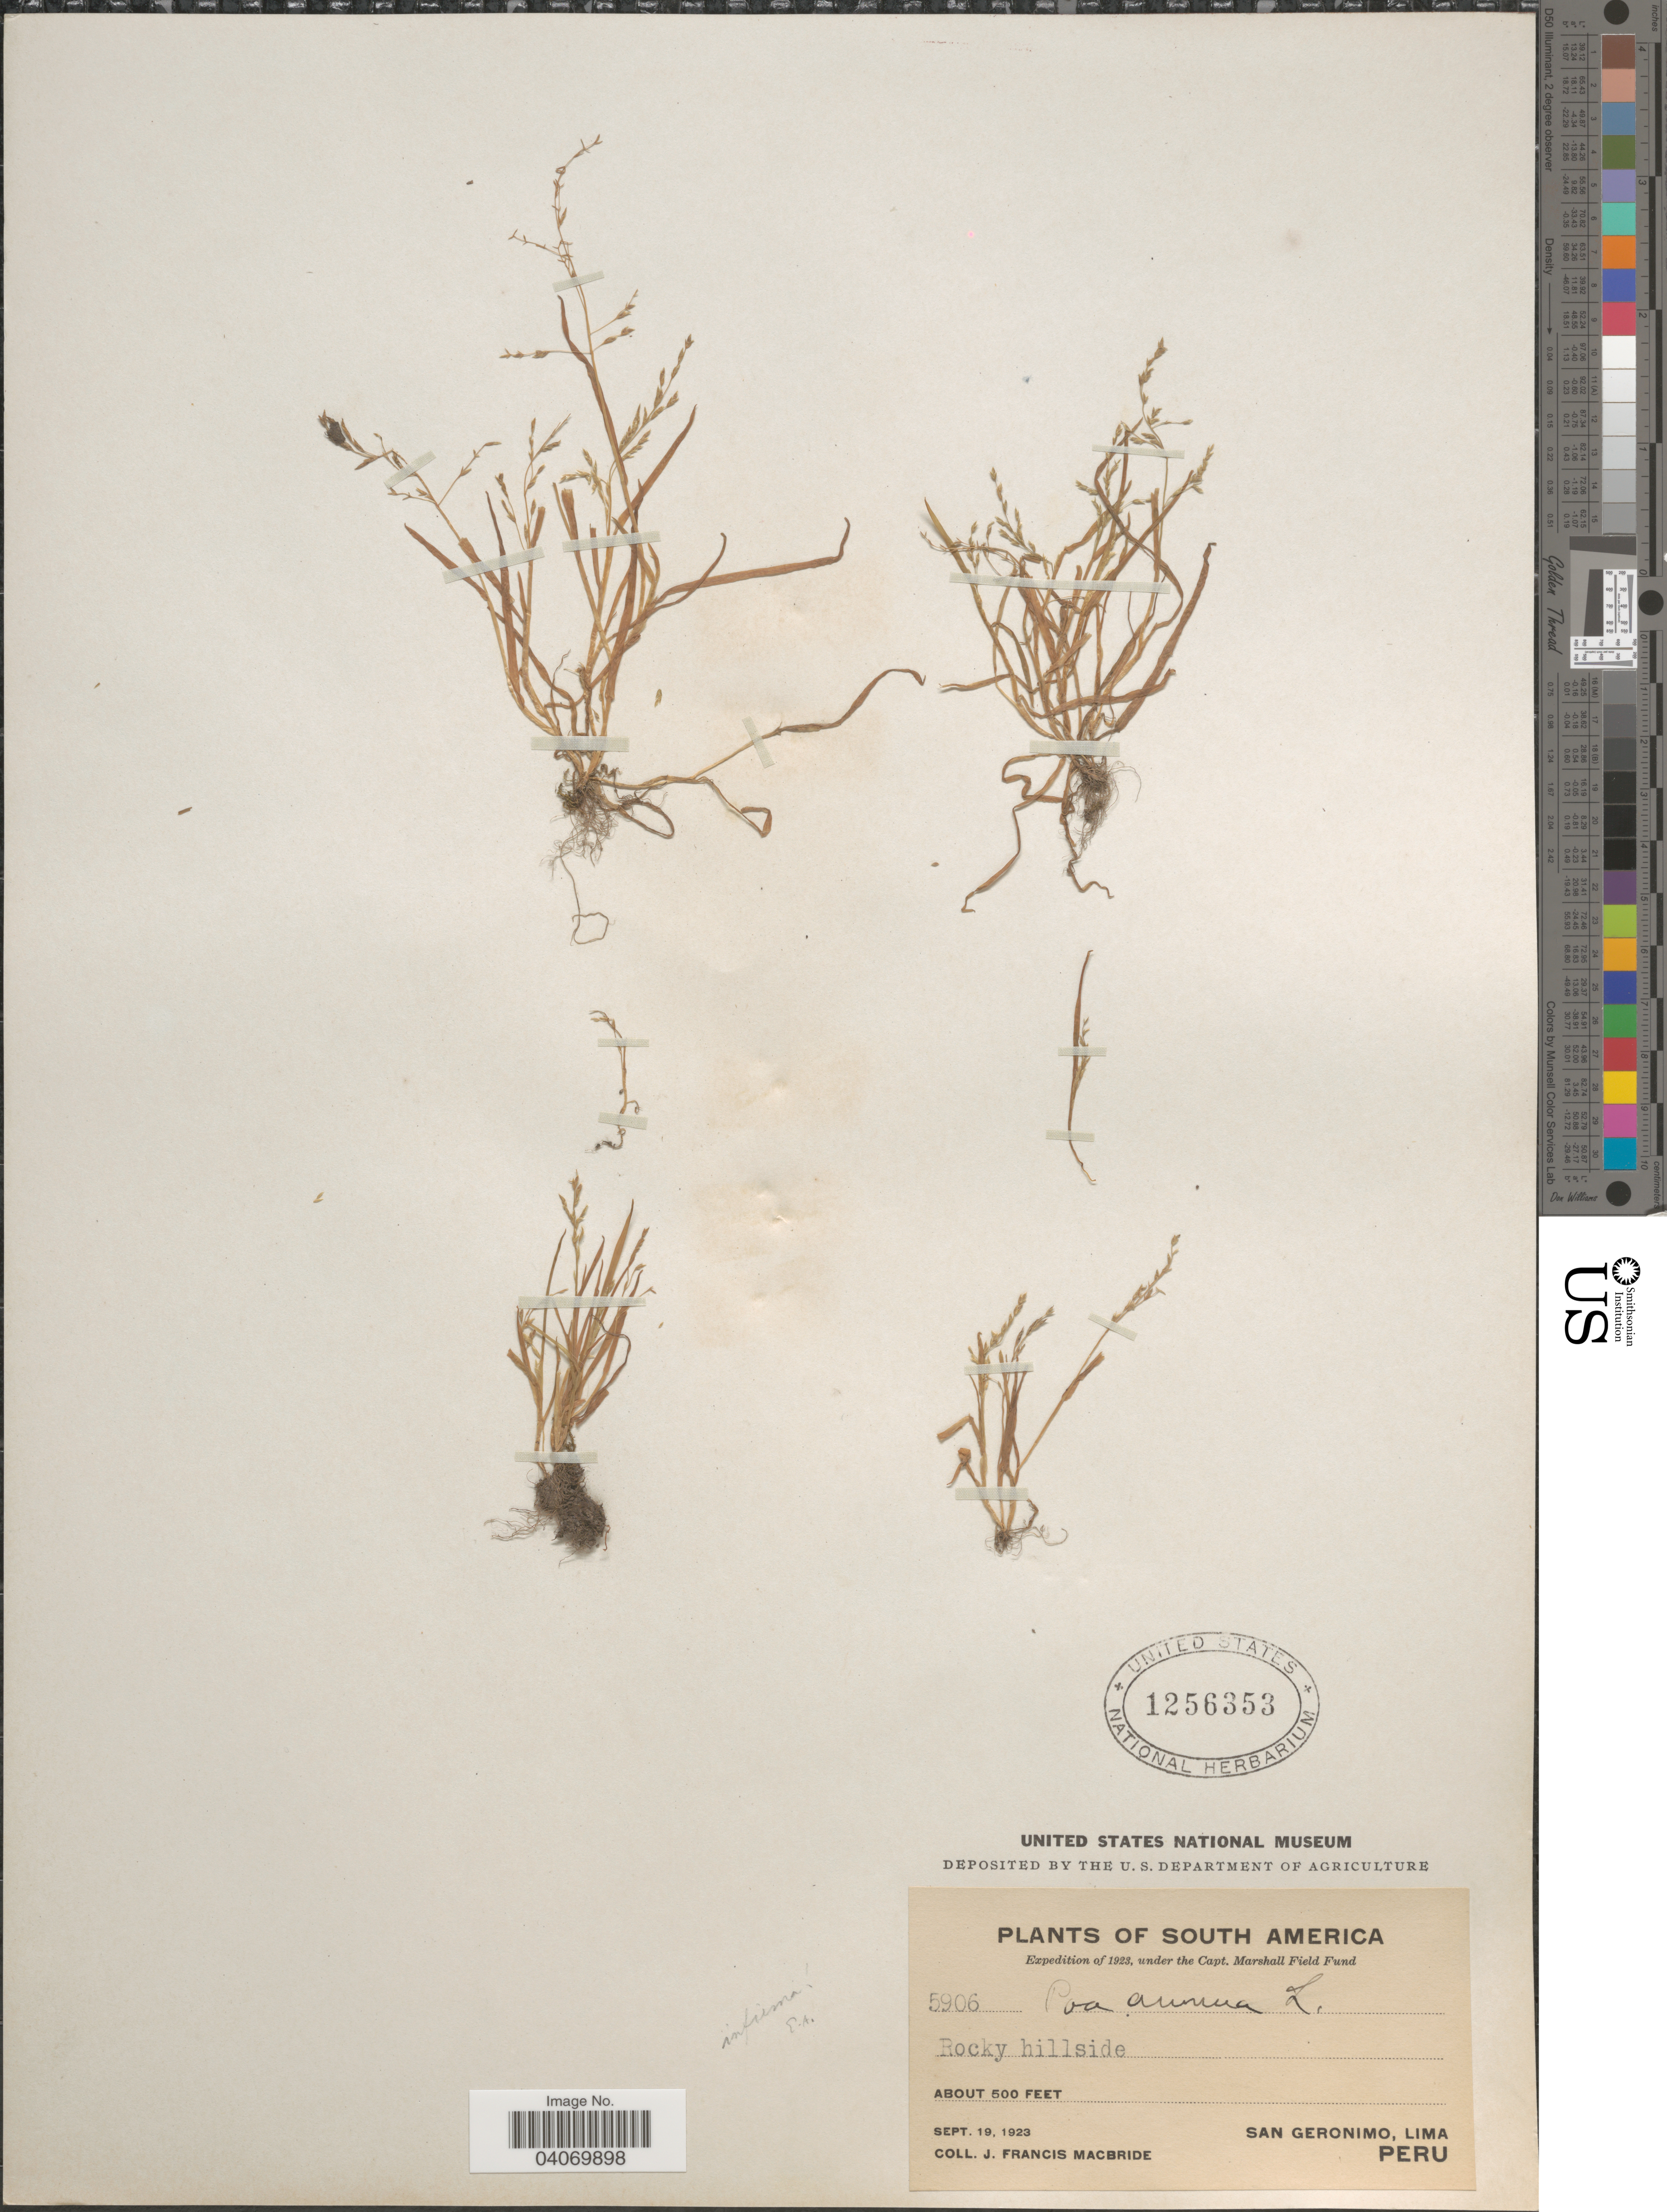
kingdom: Plantae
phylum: Tracheophyta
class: Liliopsida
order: Poales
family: Poaceae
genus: Poa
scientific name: Poa annua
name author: L.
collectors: J. F. Macbride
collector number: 5906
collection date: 1923-09-19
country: Peru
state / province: Lima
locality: Expedition of 1923, under the Capt. Marshall Field Fund. Rocky hillside. San Geronimo.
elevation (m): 152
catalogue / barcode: US 1256353